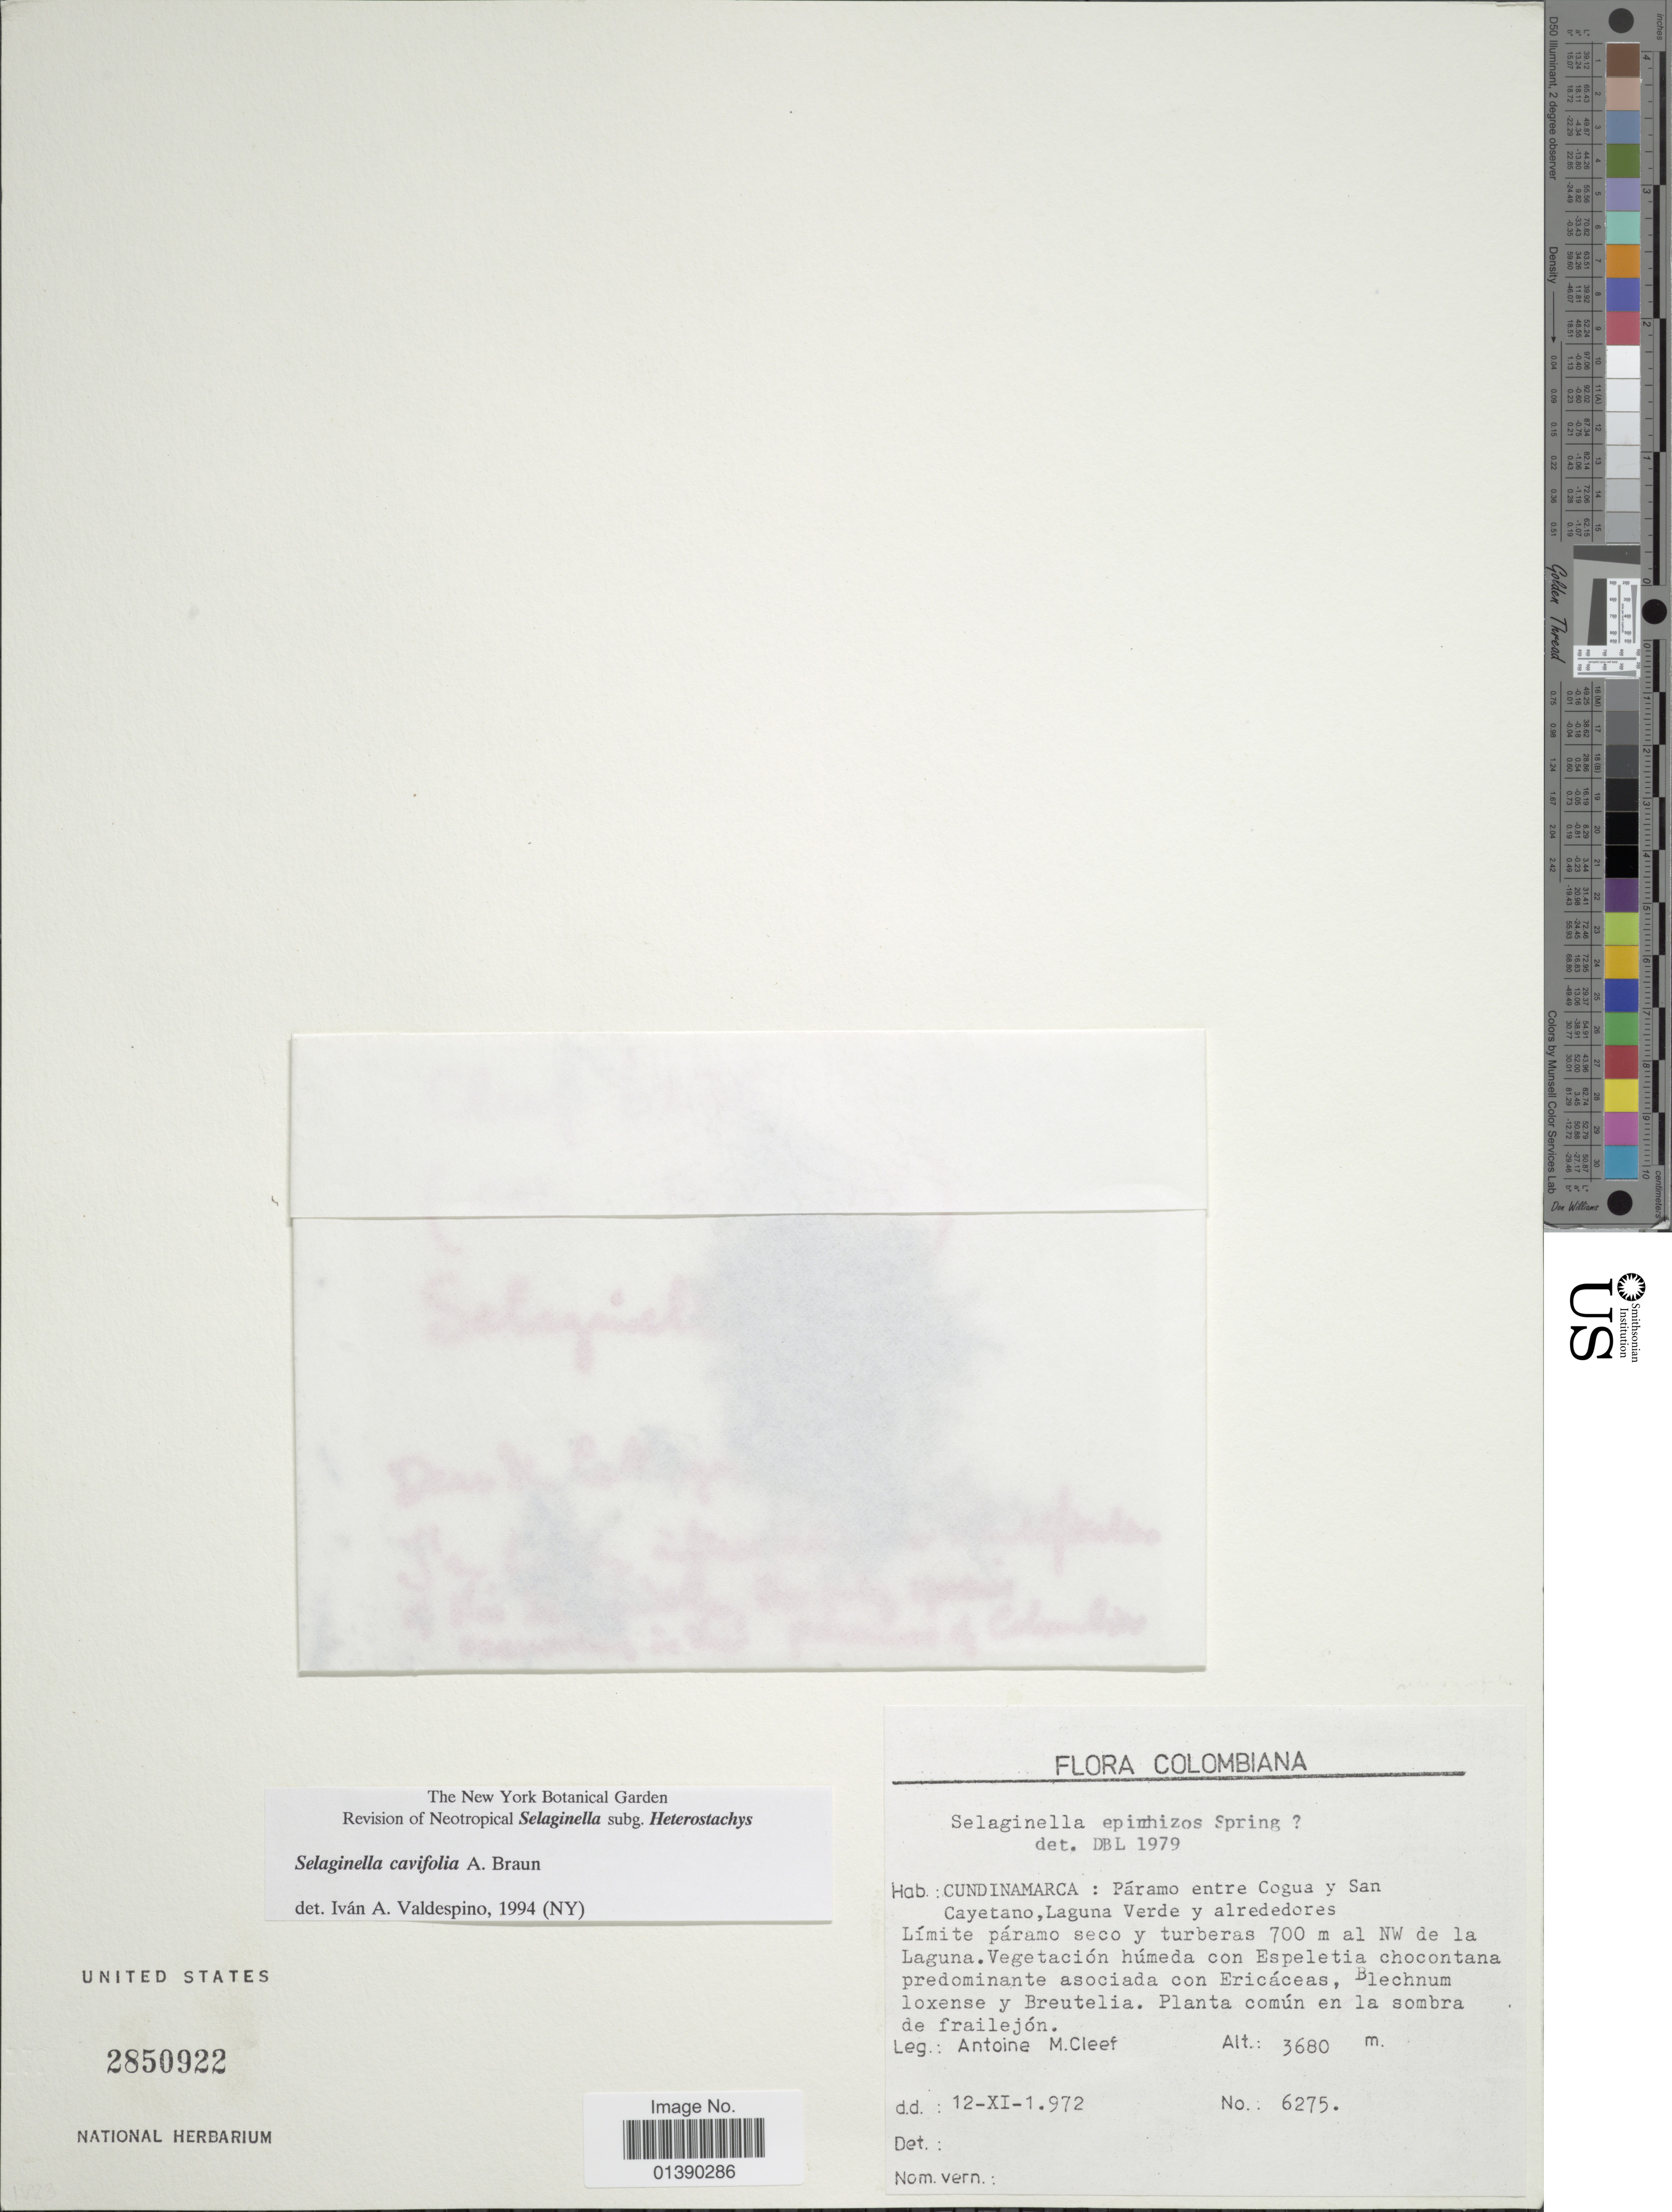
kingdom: Plantae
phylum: Tracheophyta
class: Lycopodiopsida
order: Selaginellales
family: Selaginellaceae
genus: Selaginella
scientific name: Selaginella cavifolia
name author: A. Braun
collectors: A. M. Cleef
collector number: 6275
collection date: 1972-11-12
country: Colombia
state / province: Cundinamarca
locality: Páramo entre Cogua y San Cayetano, Laguna Verde y alrededores Límite páramo seco y turberas 700 m al NW de la Laguna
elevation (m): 3680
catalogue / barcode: US 2850922